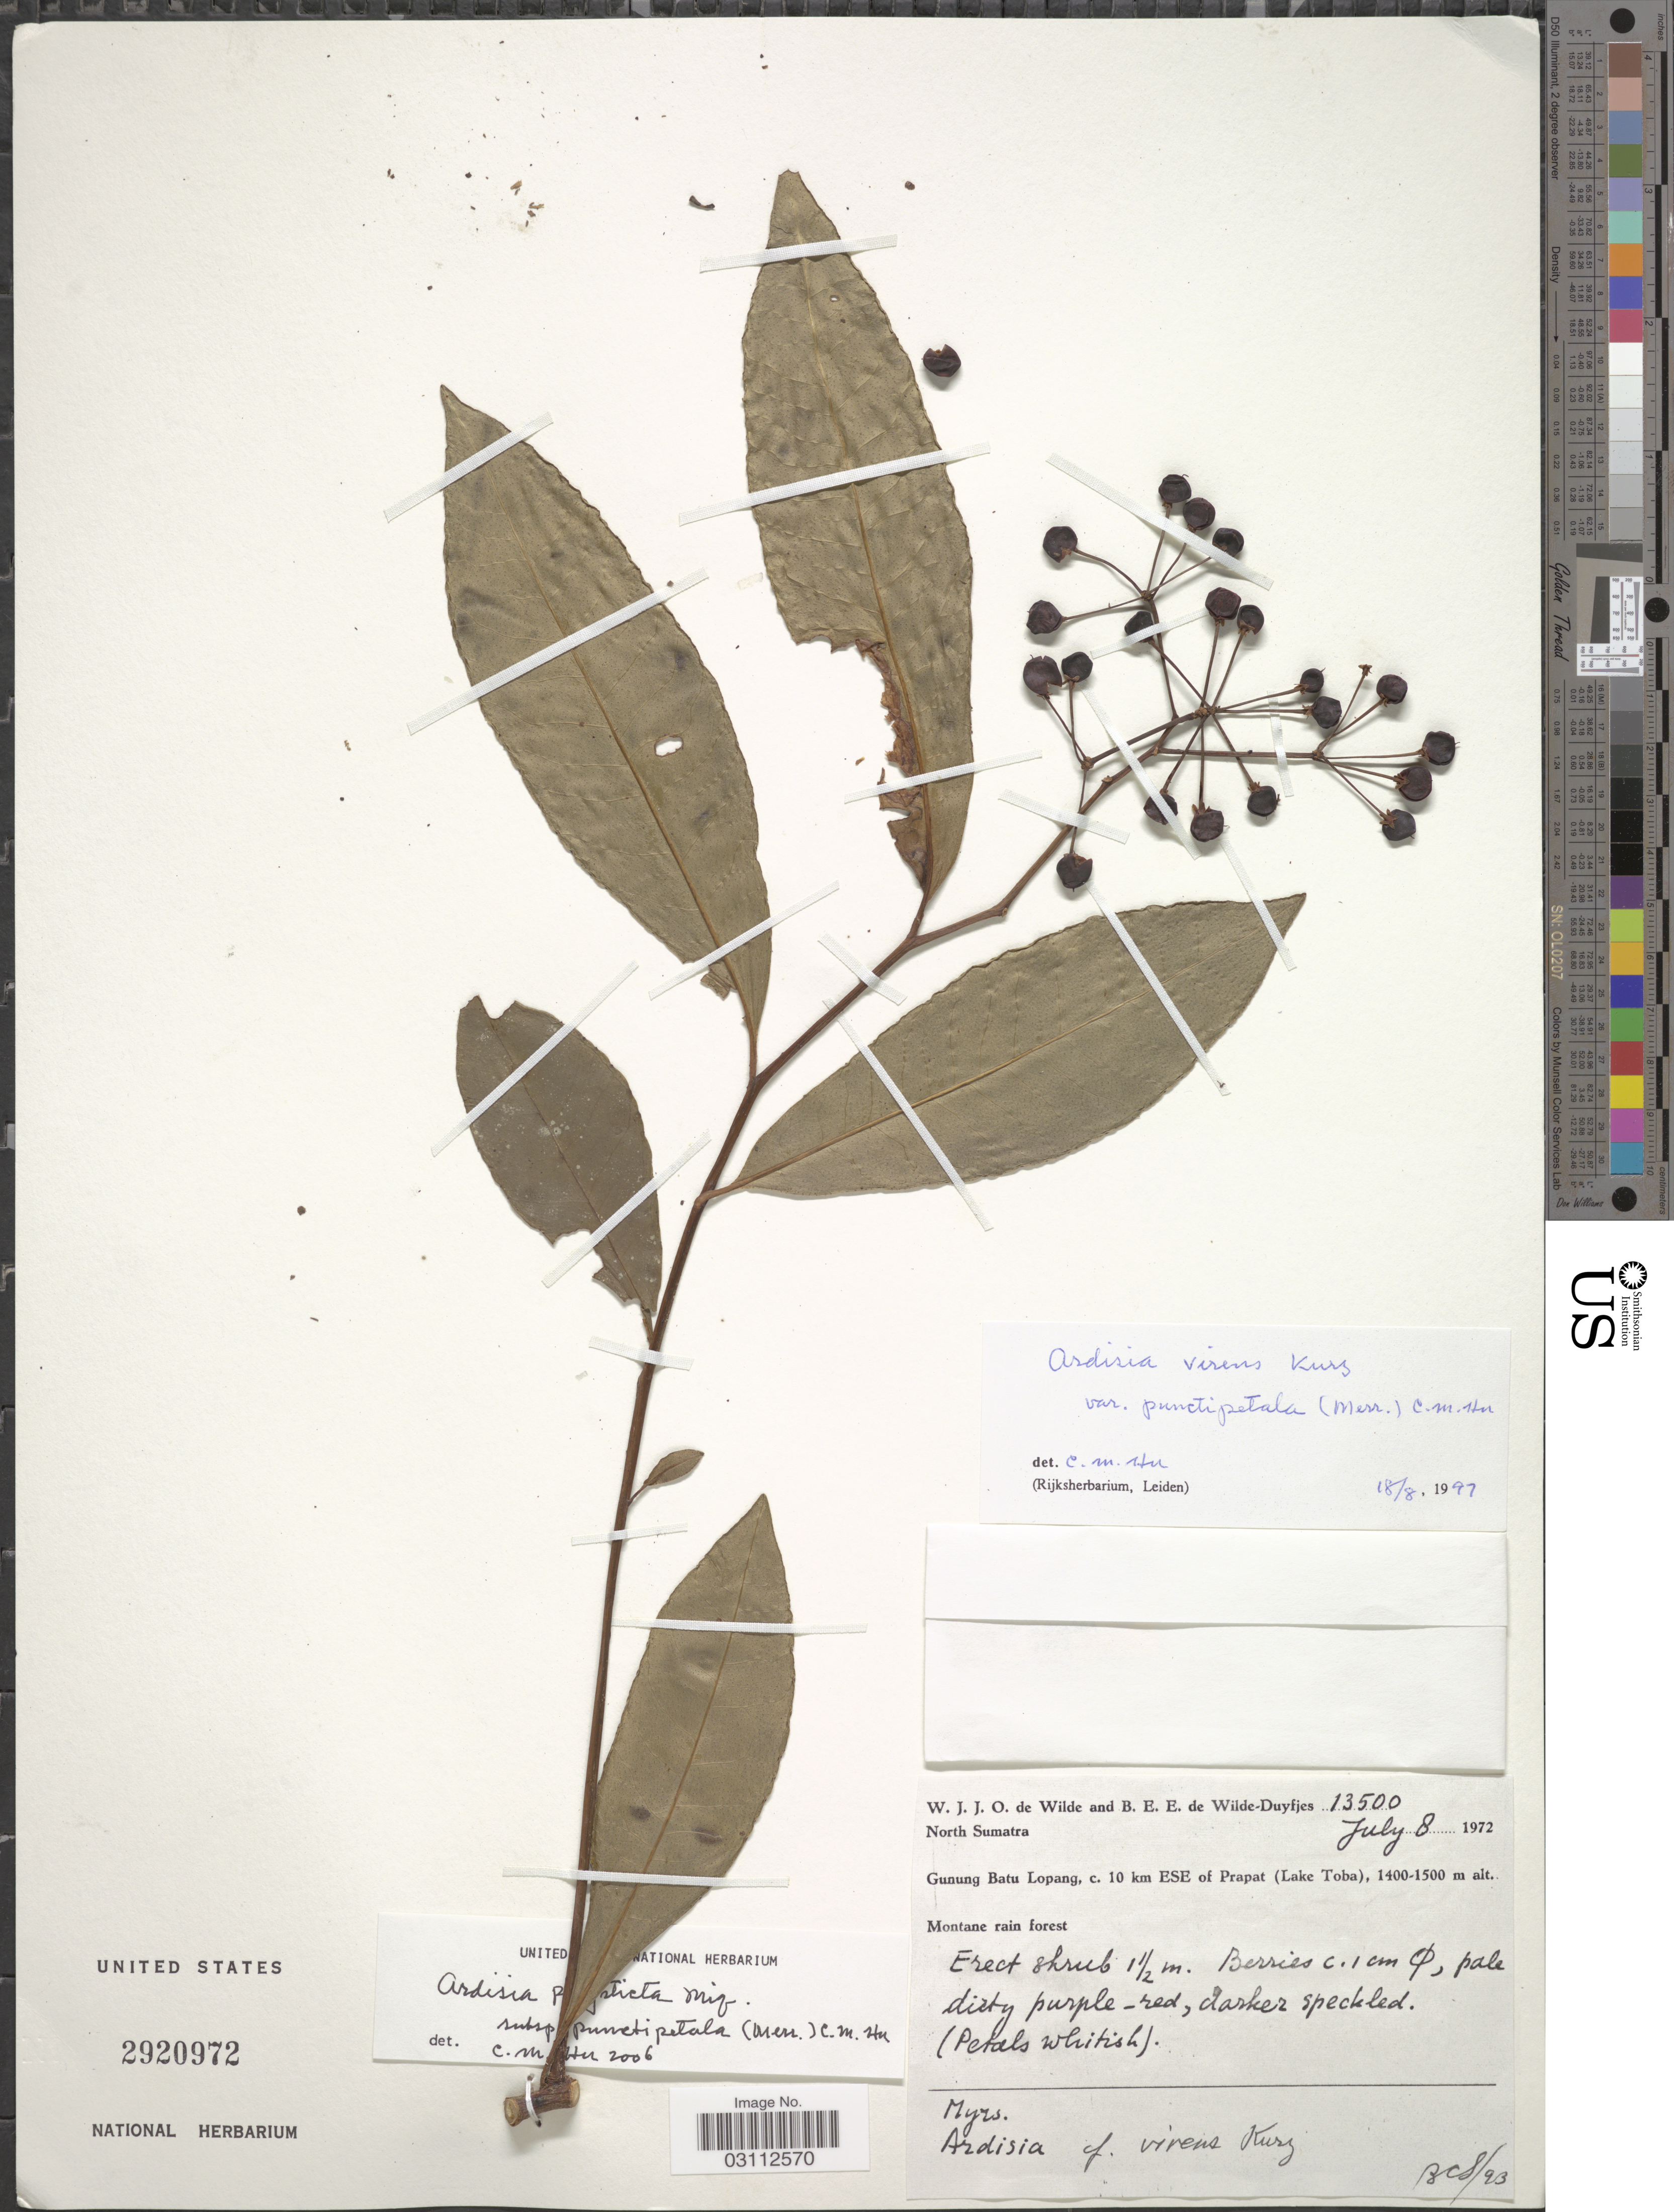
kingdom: Plantae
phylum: Tracheophyta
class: Magnoliopsida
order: Ericales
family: Primulaceae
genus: Ardisia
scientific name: Ardisia virens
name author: Kurz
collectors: W. J. de Wilde & B. E. de Wilde-Duyfjes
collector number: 13500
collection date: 1972-07-08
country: Indonesia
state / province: Sumatra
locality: North Sumatra. Gunung Batu Lopang, c. 10 km ESE of Prapat (Lake Toba).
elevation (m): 1400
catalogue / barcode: US 2920972